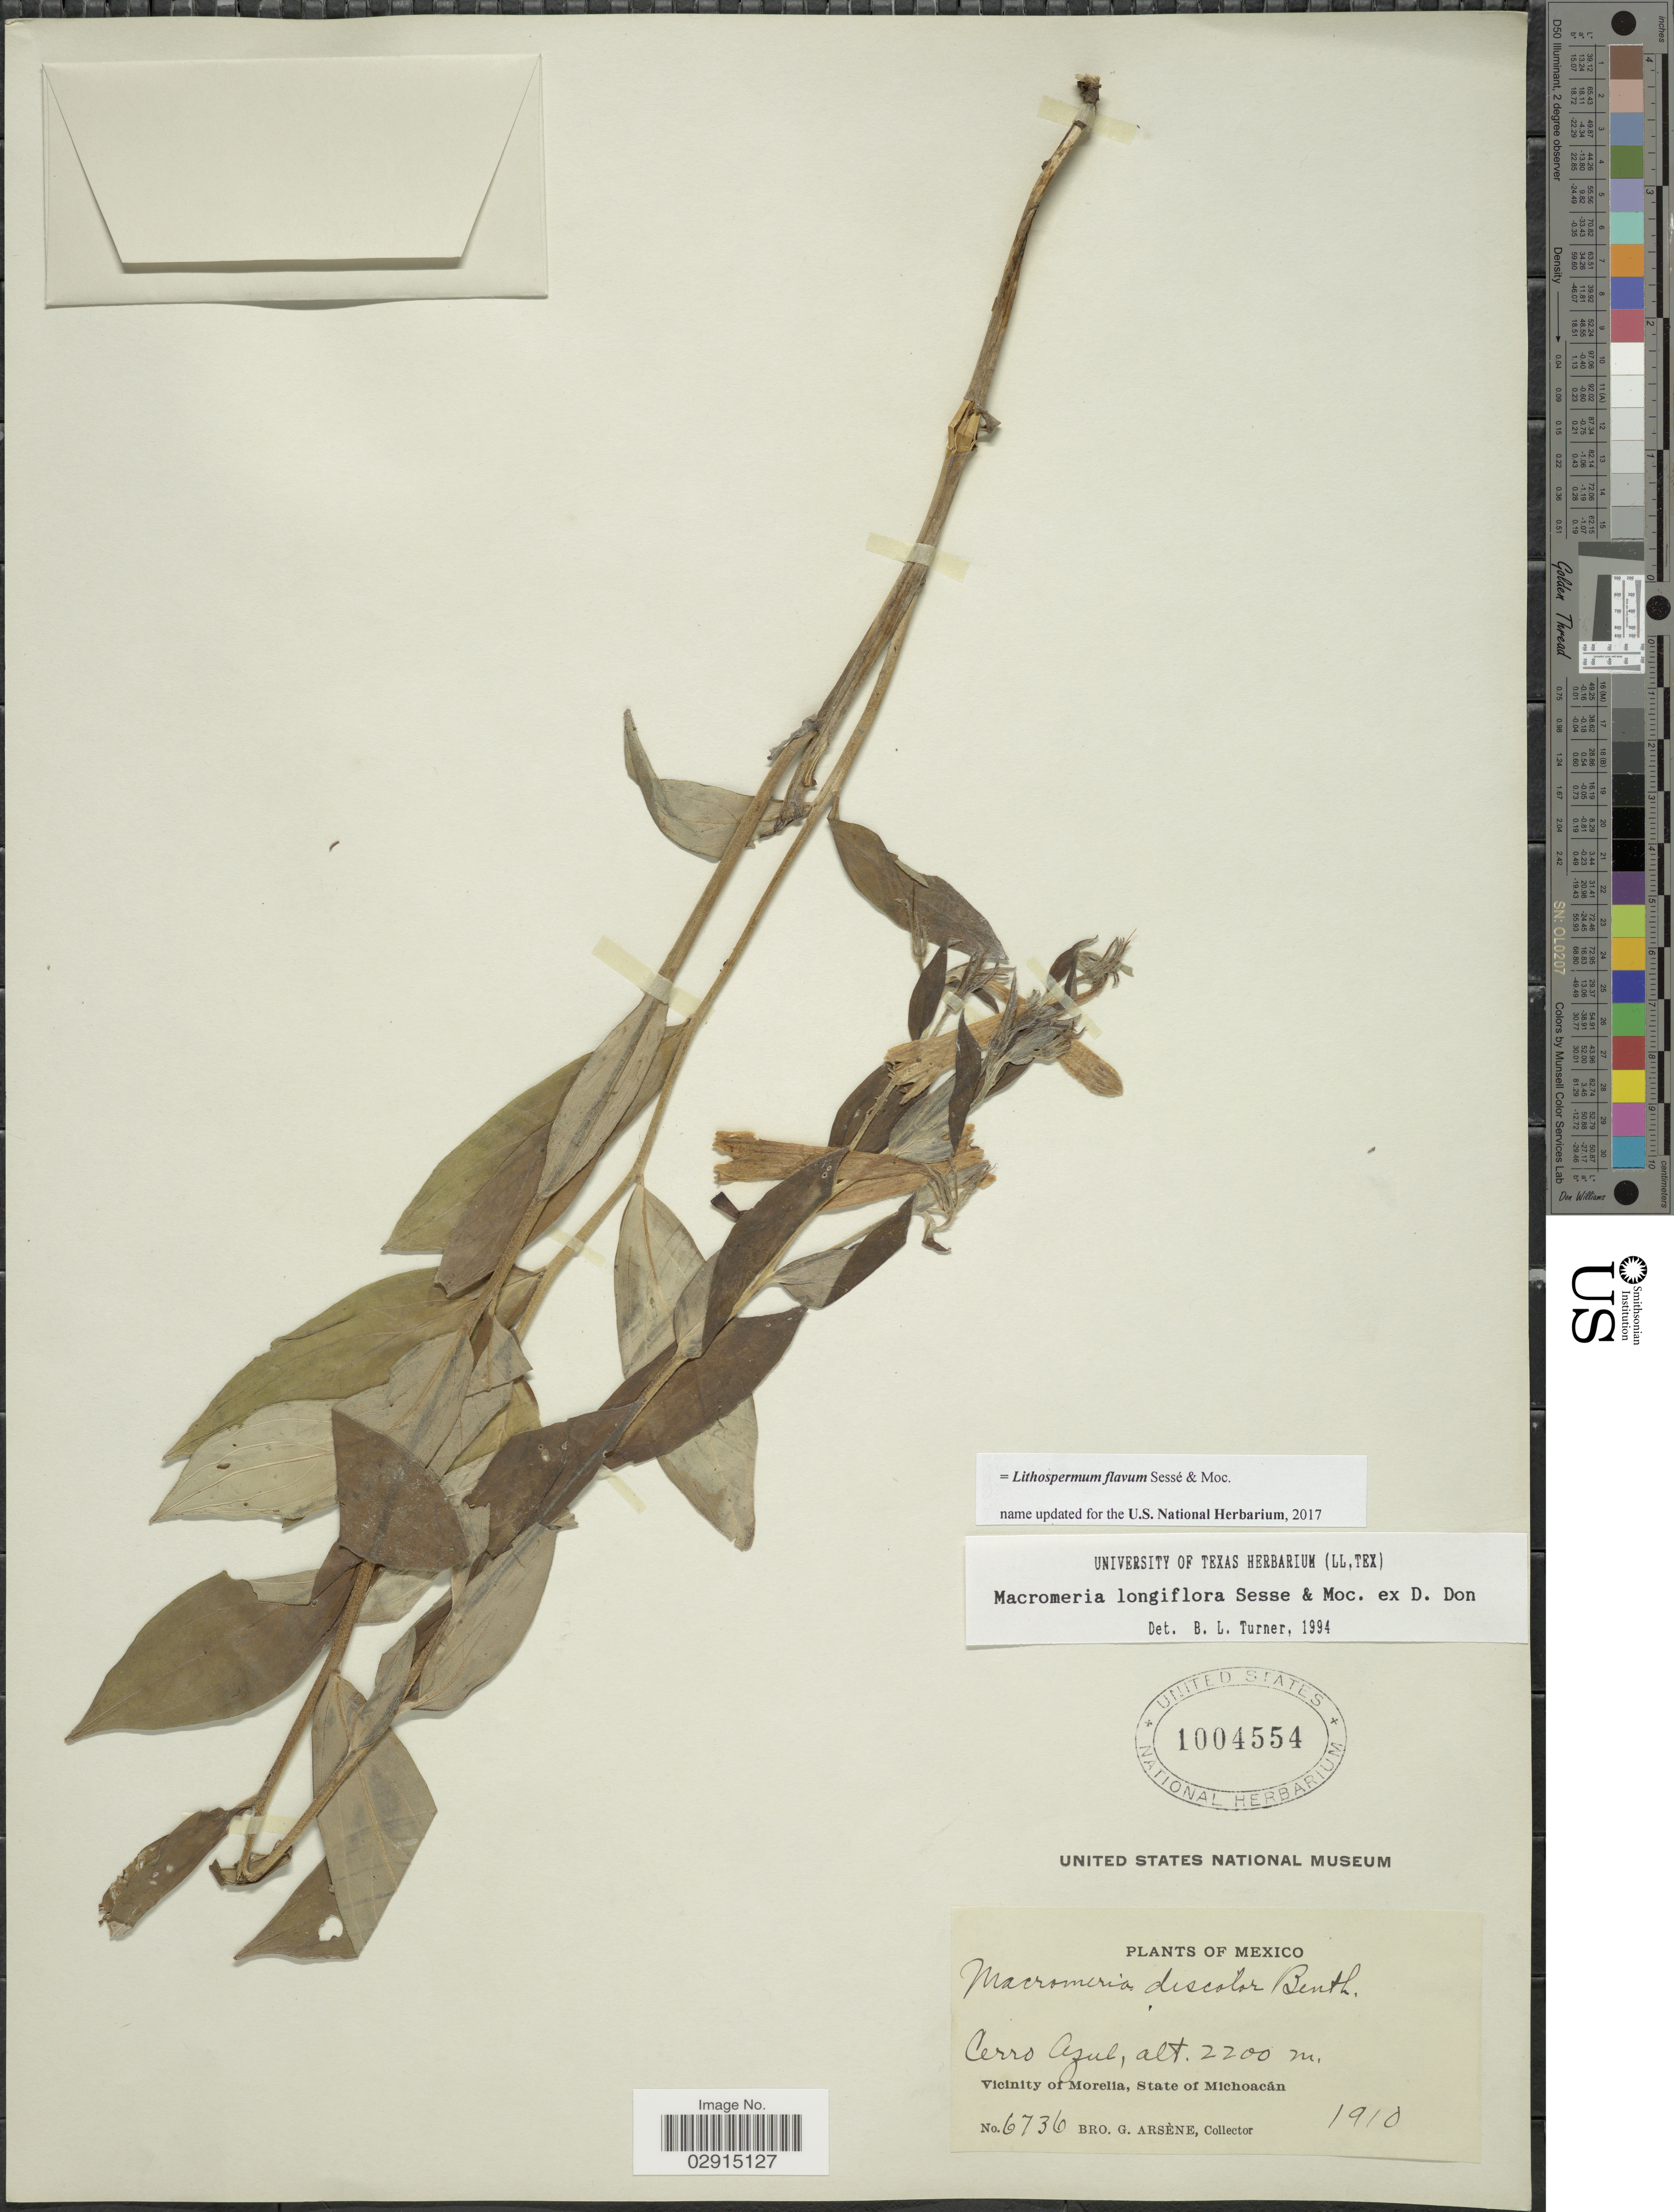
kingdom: Plantae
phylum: Tracheophyta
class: Magnoliopsida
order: Boraginales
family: Boraginaceae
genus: Lithospermum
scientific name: Lithospermum flavum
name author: Sessé & Moc.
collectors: Bro. G. Arsène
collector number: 6736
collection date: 1910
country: Mexico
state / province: Michoacán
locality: Cerro Azul. Vicinity of Morelia.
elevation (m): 2200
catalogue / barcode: US 1004554